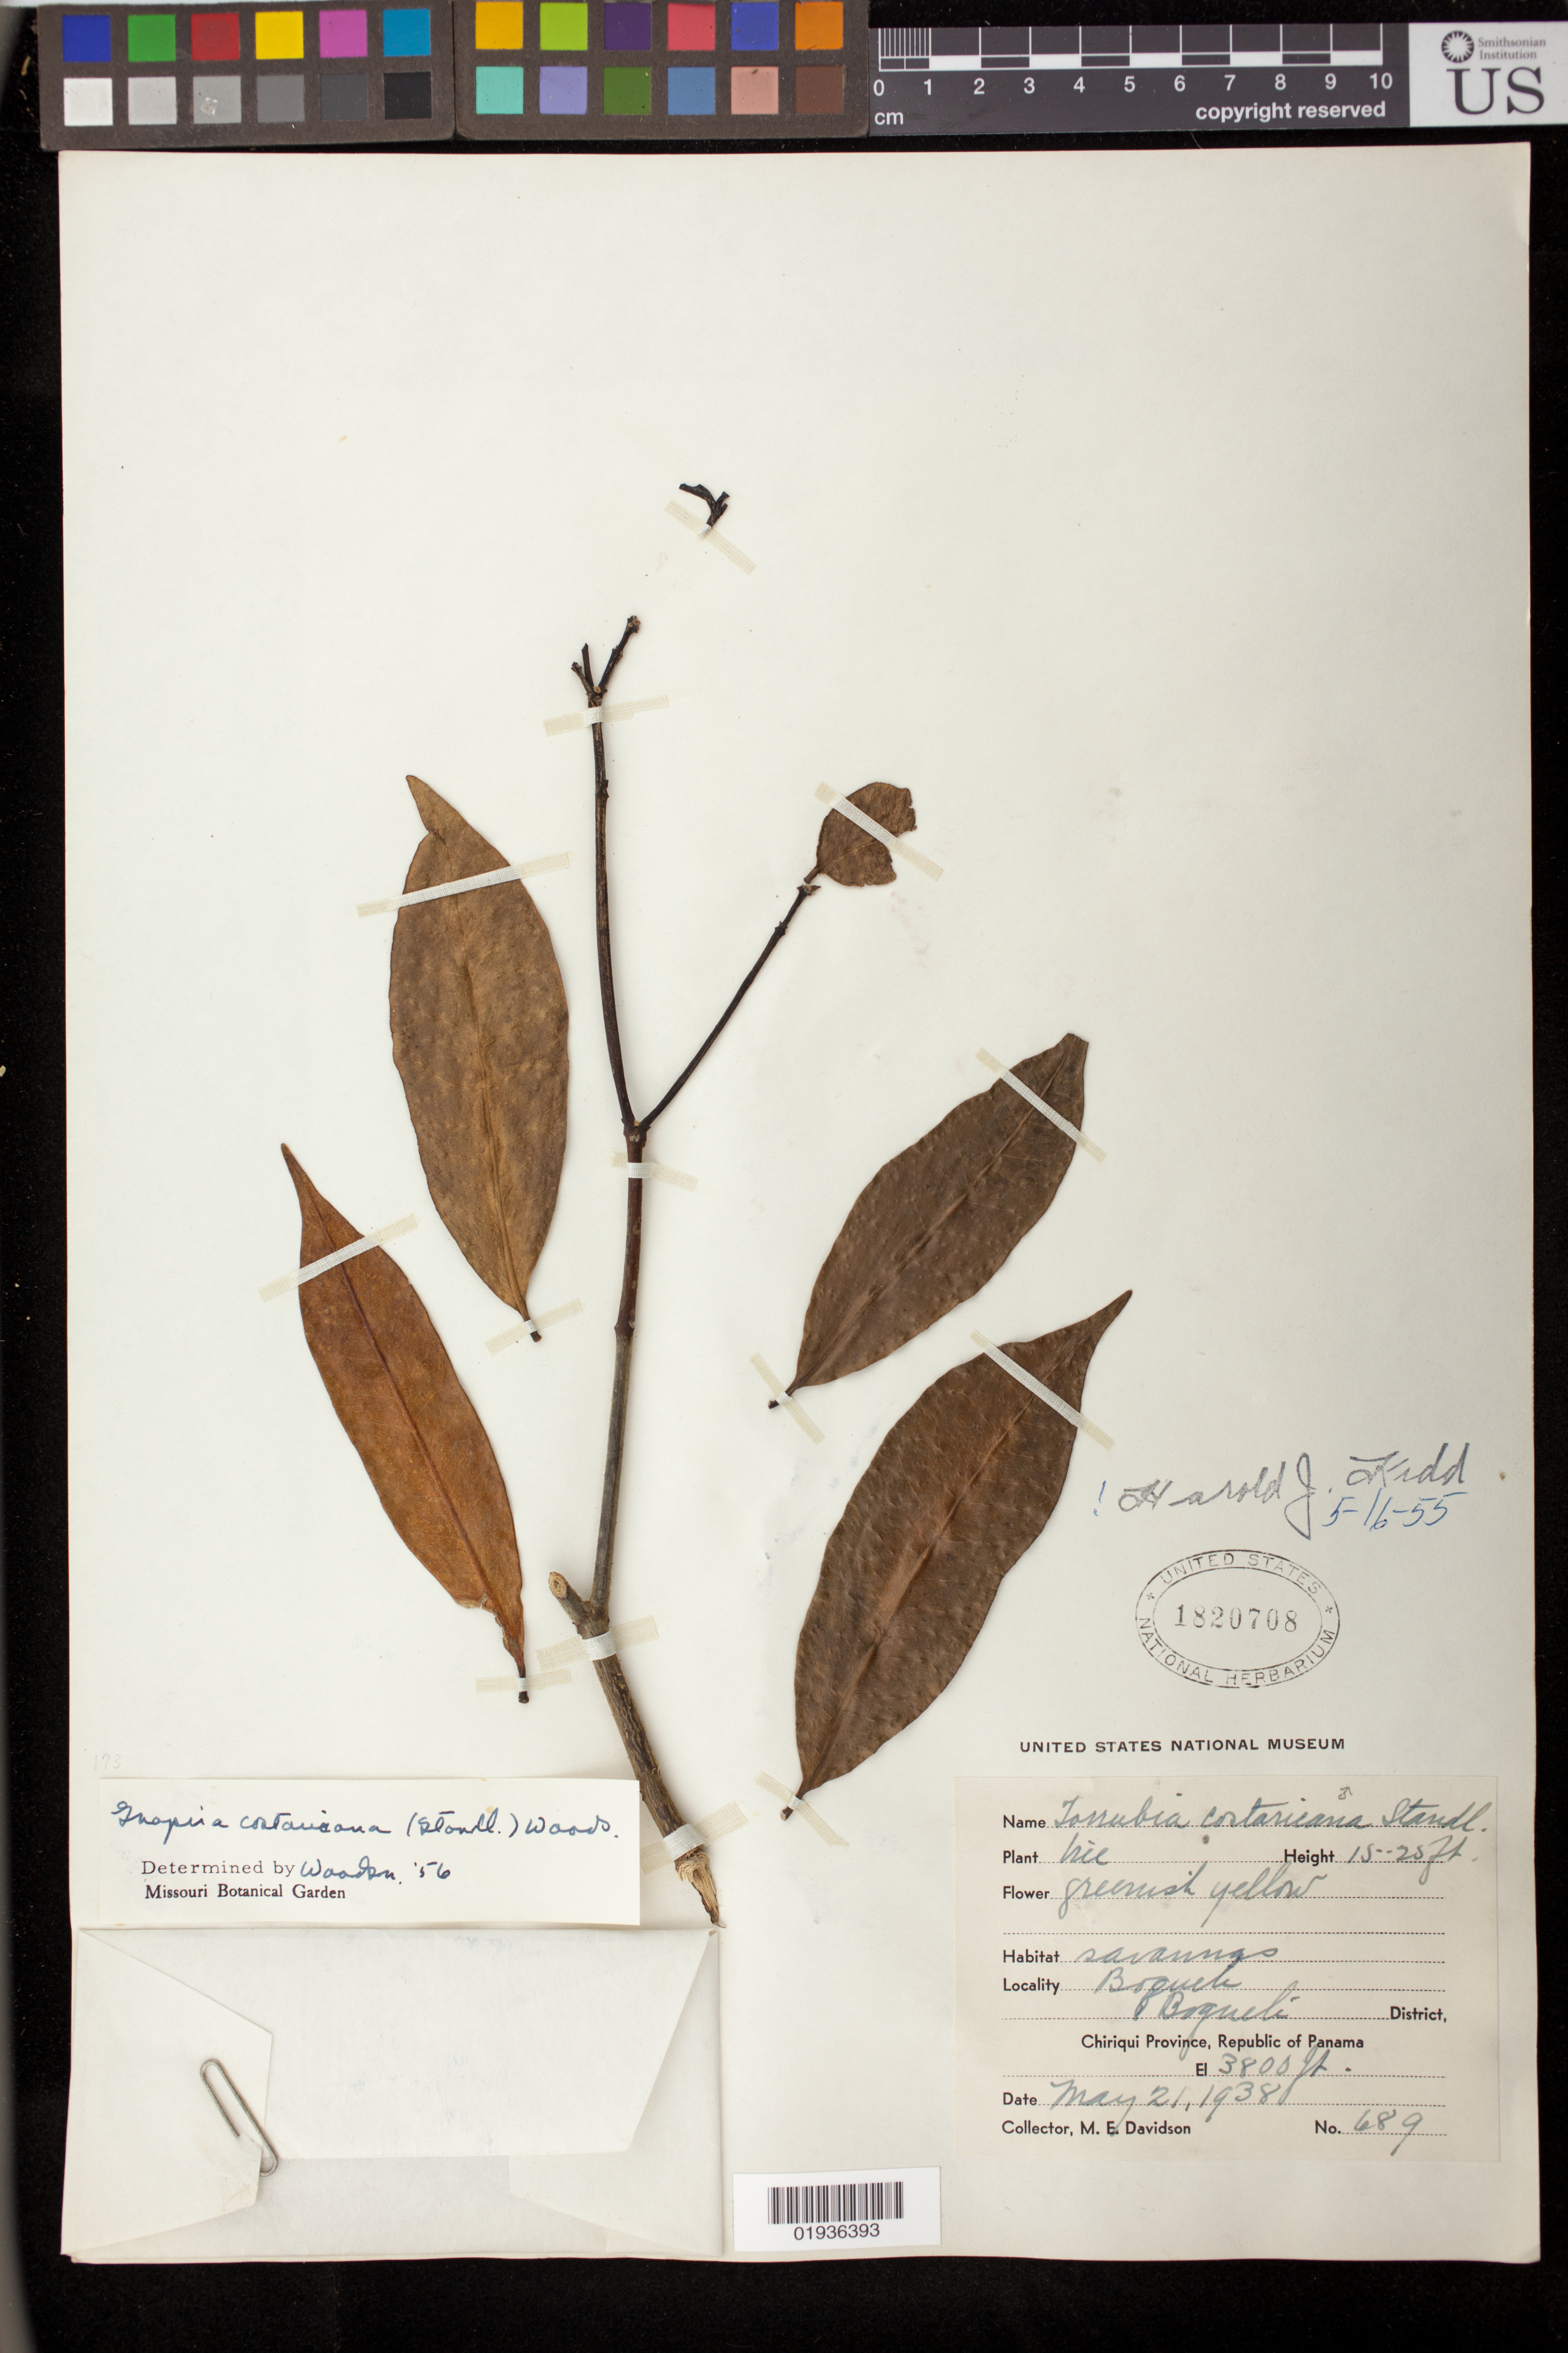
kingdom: Plantae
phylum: Tracheophyta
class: Magnoliopsida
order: Caryophyllales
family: Nyctaginaceae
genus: Guapira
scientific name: Guapira costaricana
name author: (Standl.) Woodson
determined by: Woodson, --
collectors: M. E. Davidson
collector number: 689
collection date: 1938-05-21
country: Panama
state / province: Chiriqui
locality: Boquete, Boquete District.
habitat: Savannas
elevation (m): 1158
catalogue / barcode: US 1820708